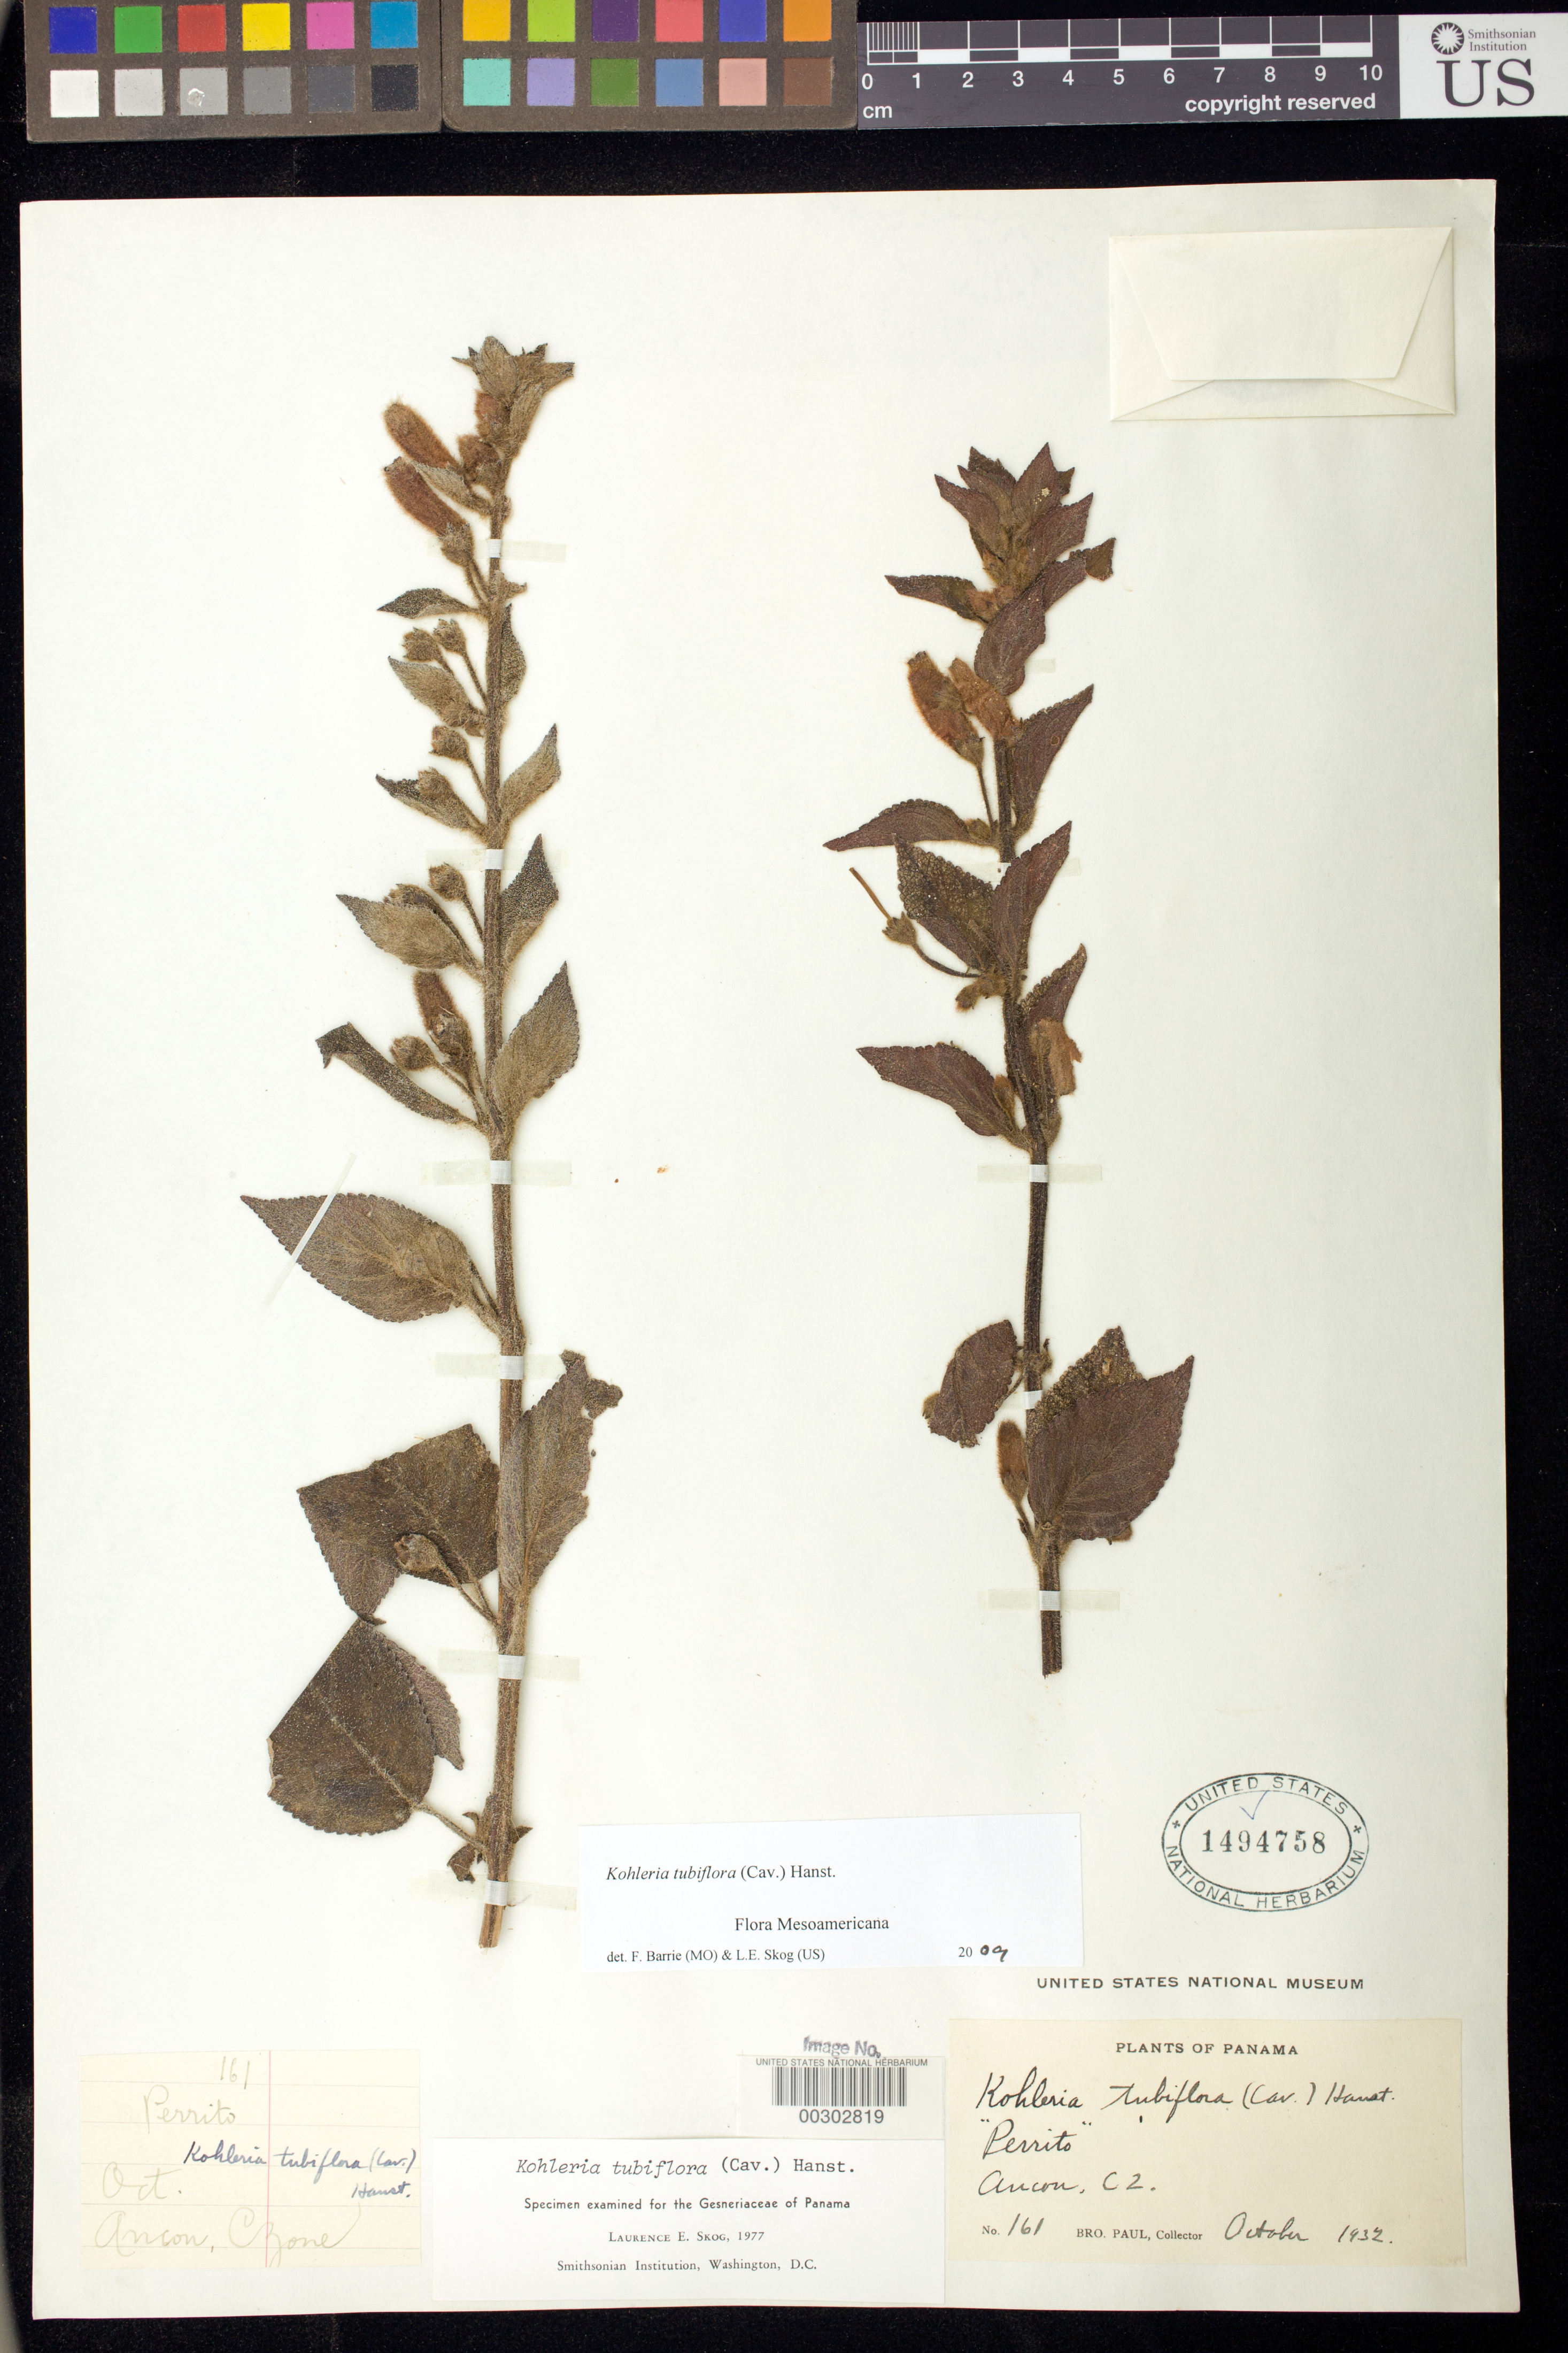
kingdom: Plantae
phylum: Tracheophyta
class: Magnoliopsida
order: Lamiales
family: Gesneriaceae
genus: Kohleria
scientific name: Kohleria tubiflora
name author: (Cav.) Hanst.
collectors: F. Paul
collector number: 161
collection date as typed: Oct 1932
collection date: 1932-10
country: Panama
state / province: Panamá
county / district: Canal Zone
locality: Ancon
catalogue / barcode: US 1494758